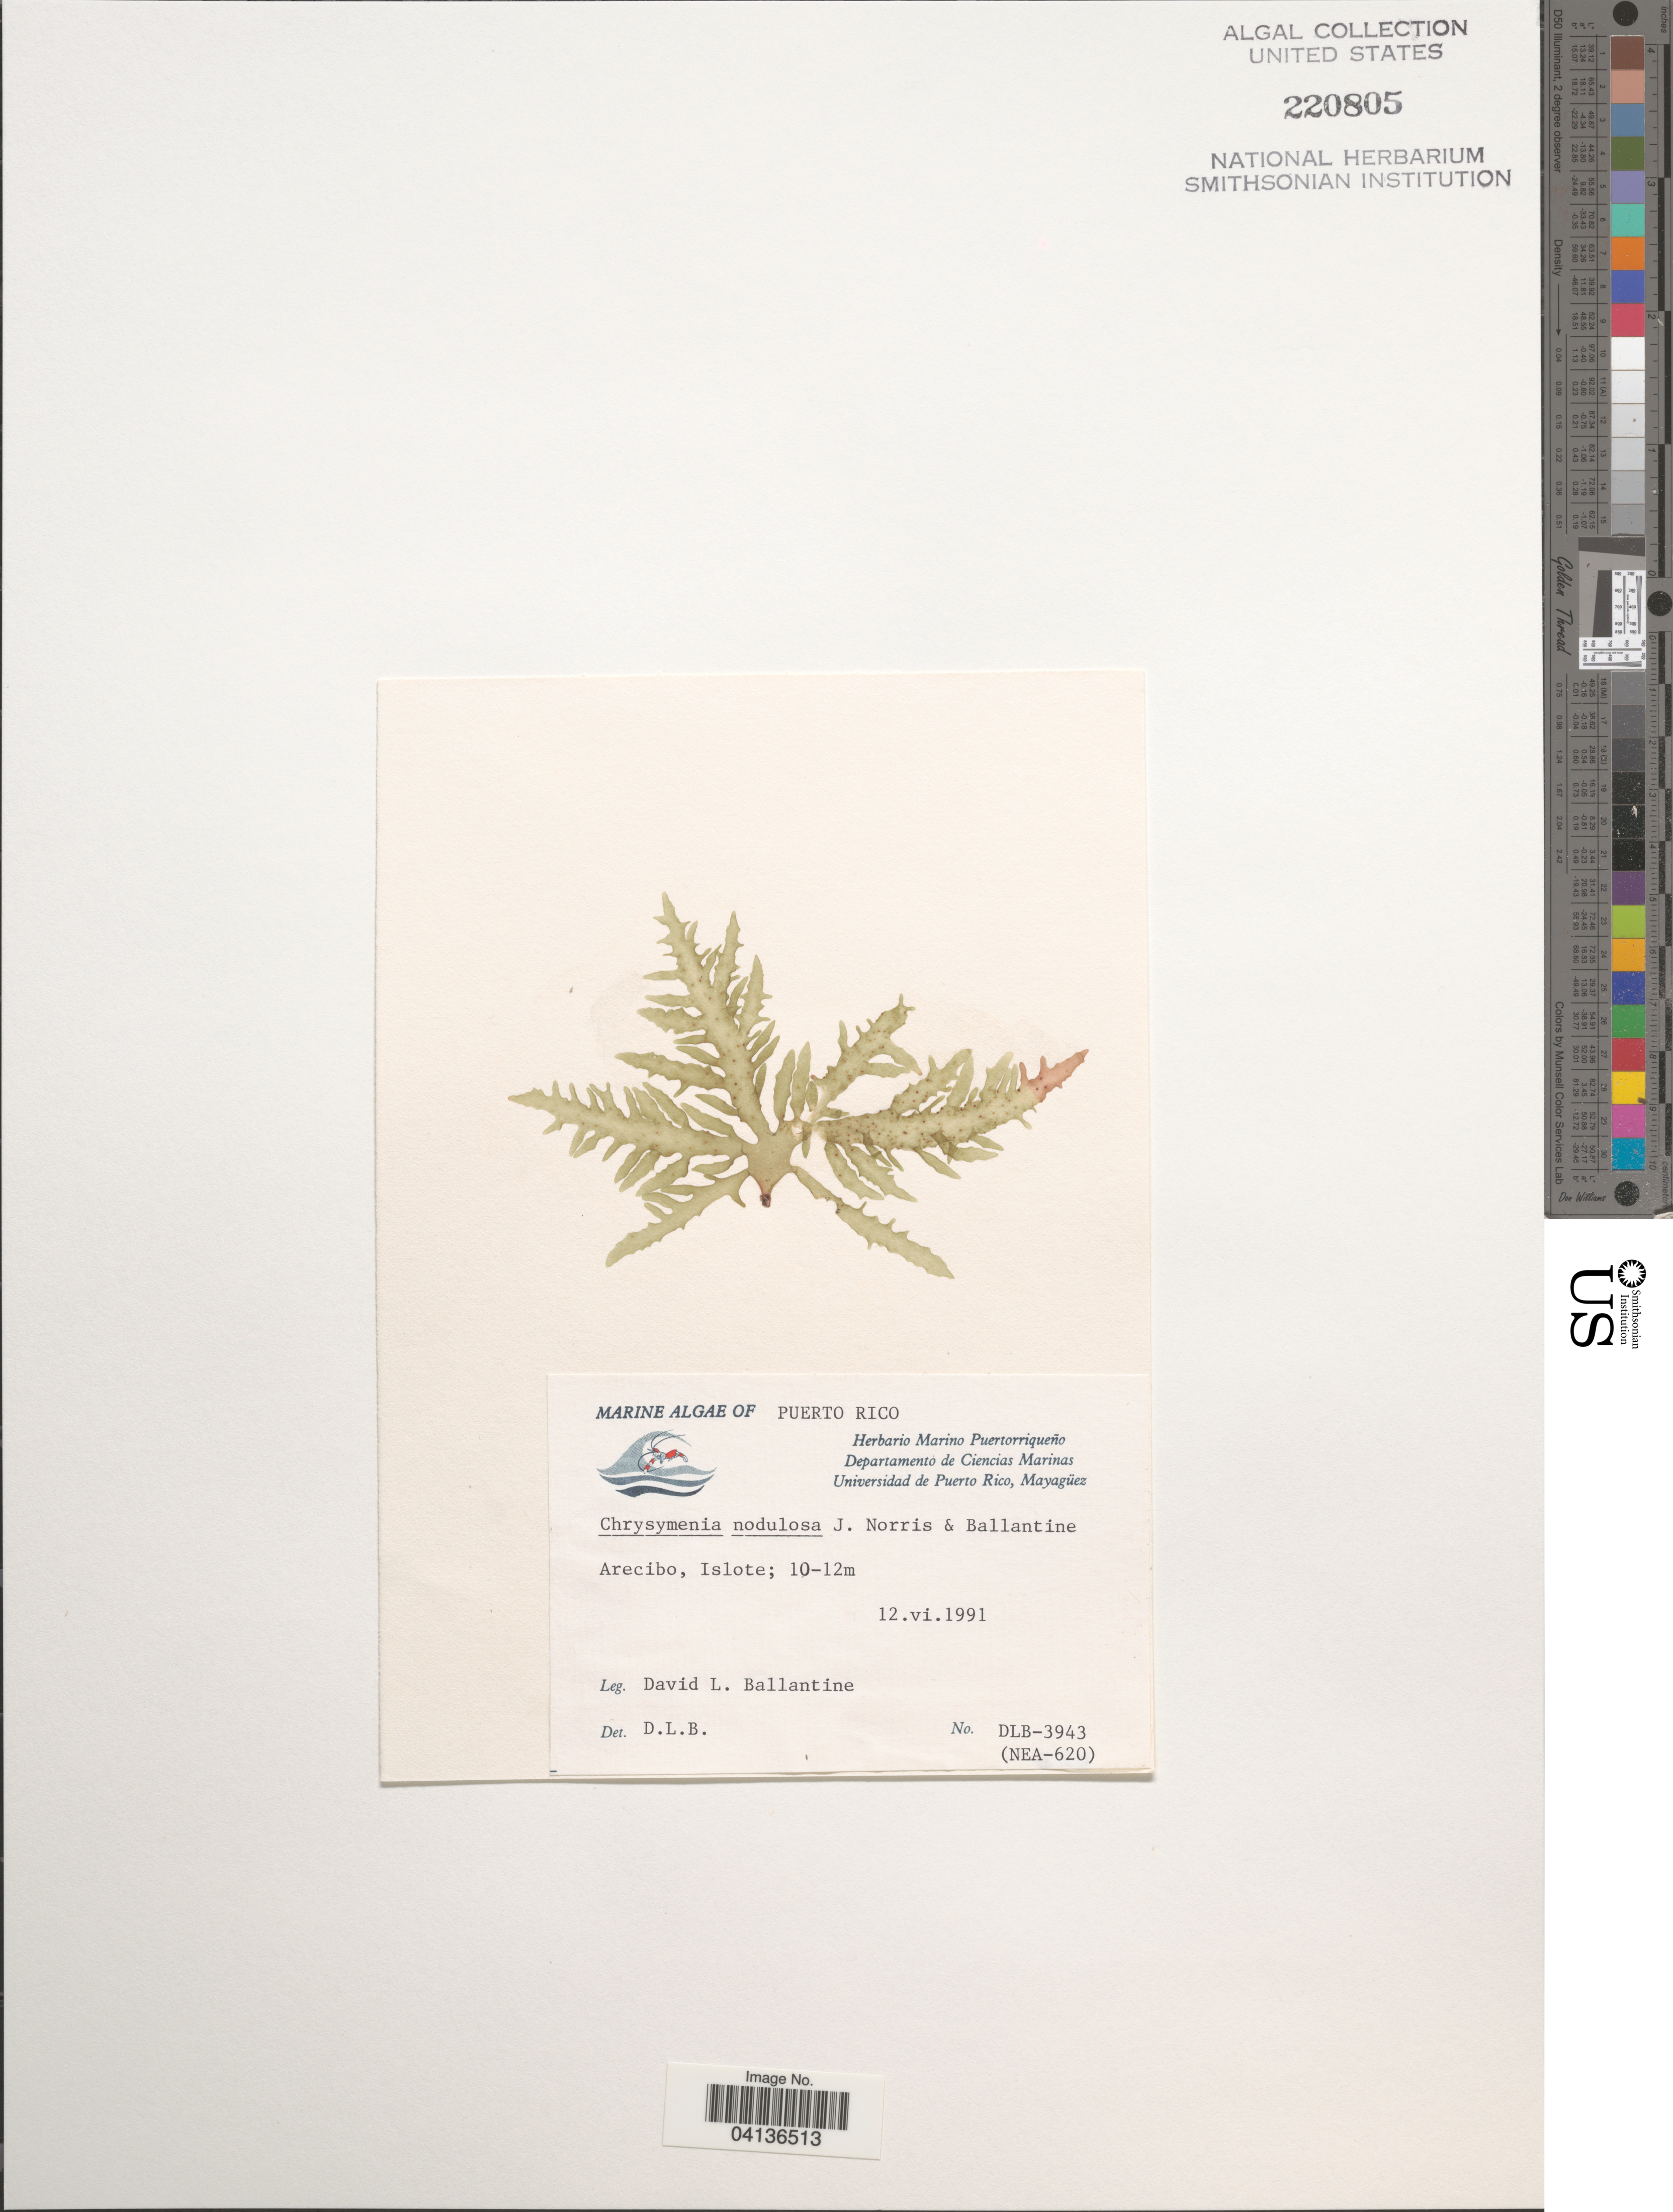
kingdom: Plantae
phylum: Rhodophyta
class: Florideophyceae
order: Rhodymeniales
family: Rhodymeniaceae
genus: Chrysymenia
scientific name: Chrysymenia nodulosa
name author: J.N. Norris & D.L. Ballant.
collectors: D.L. Ballantine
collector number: DLB-3943 (NEA-620)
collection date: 1991-06-12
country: Puerto Rico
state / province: Arecibo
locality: Islote.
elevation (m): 10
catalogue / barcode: US 220805